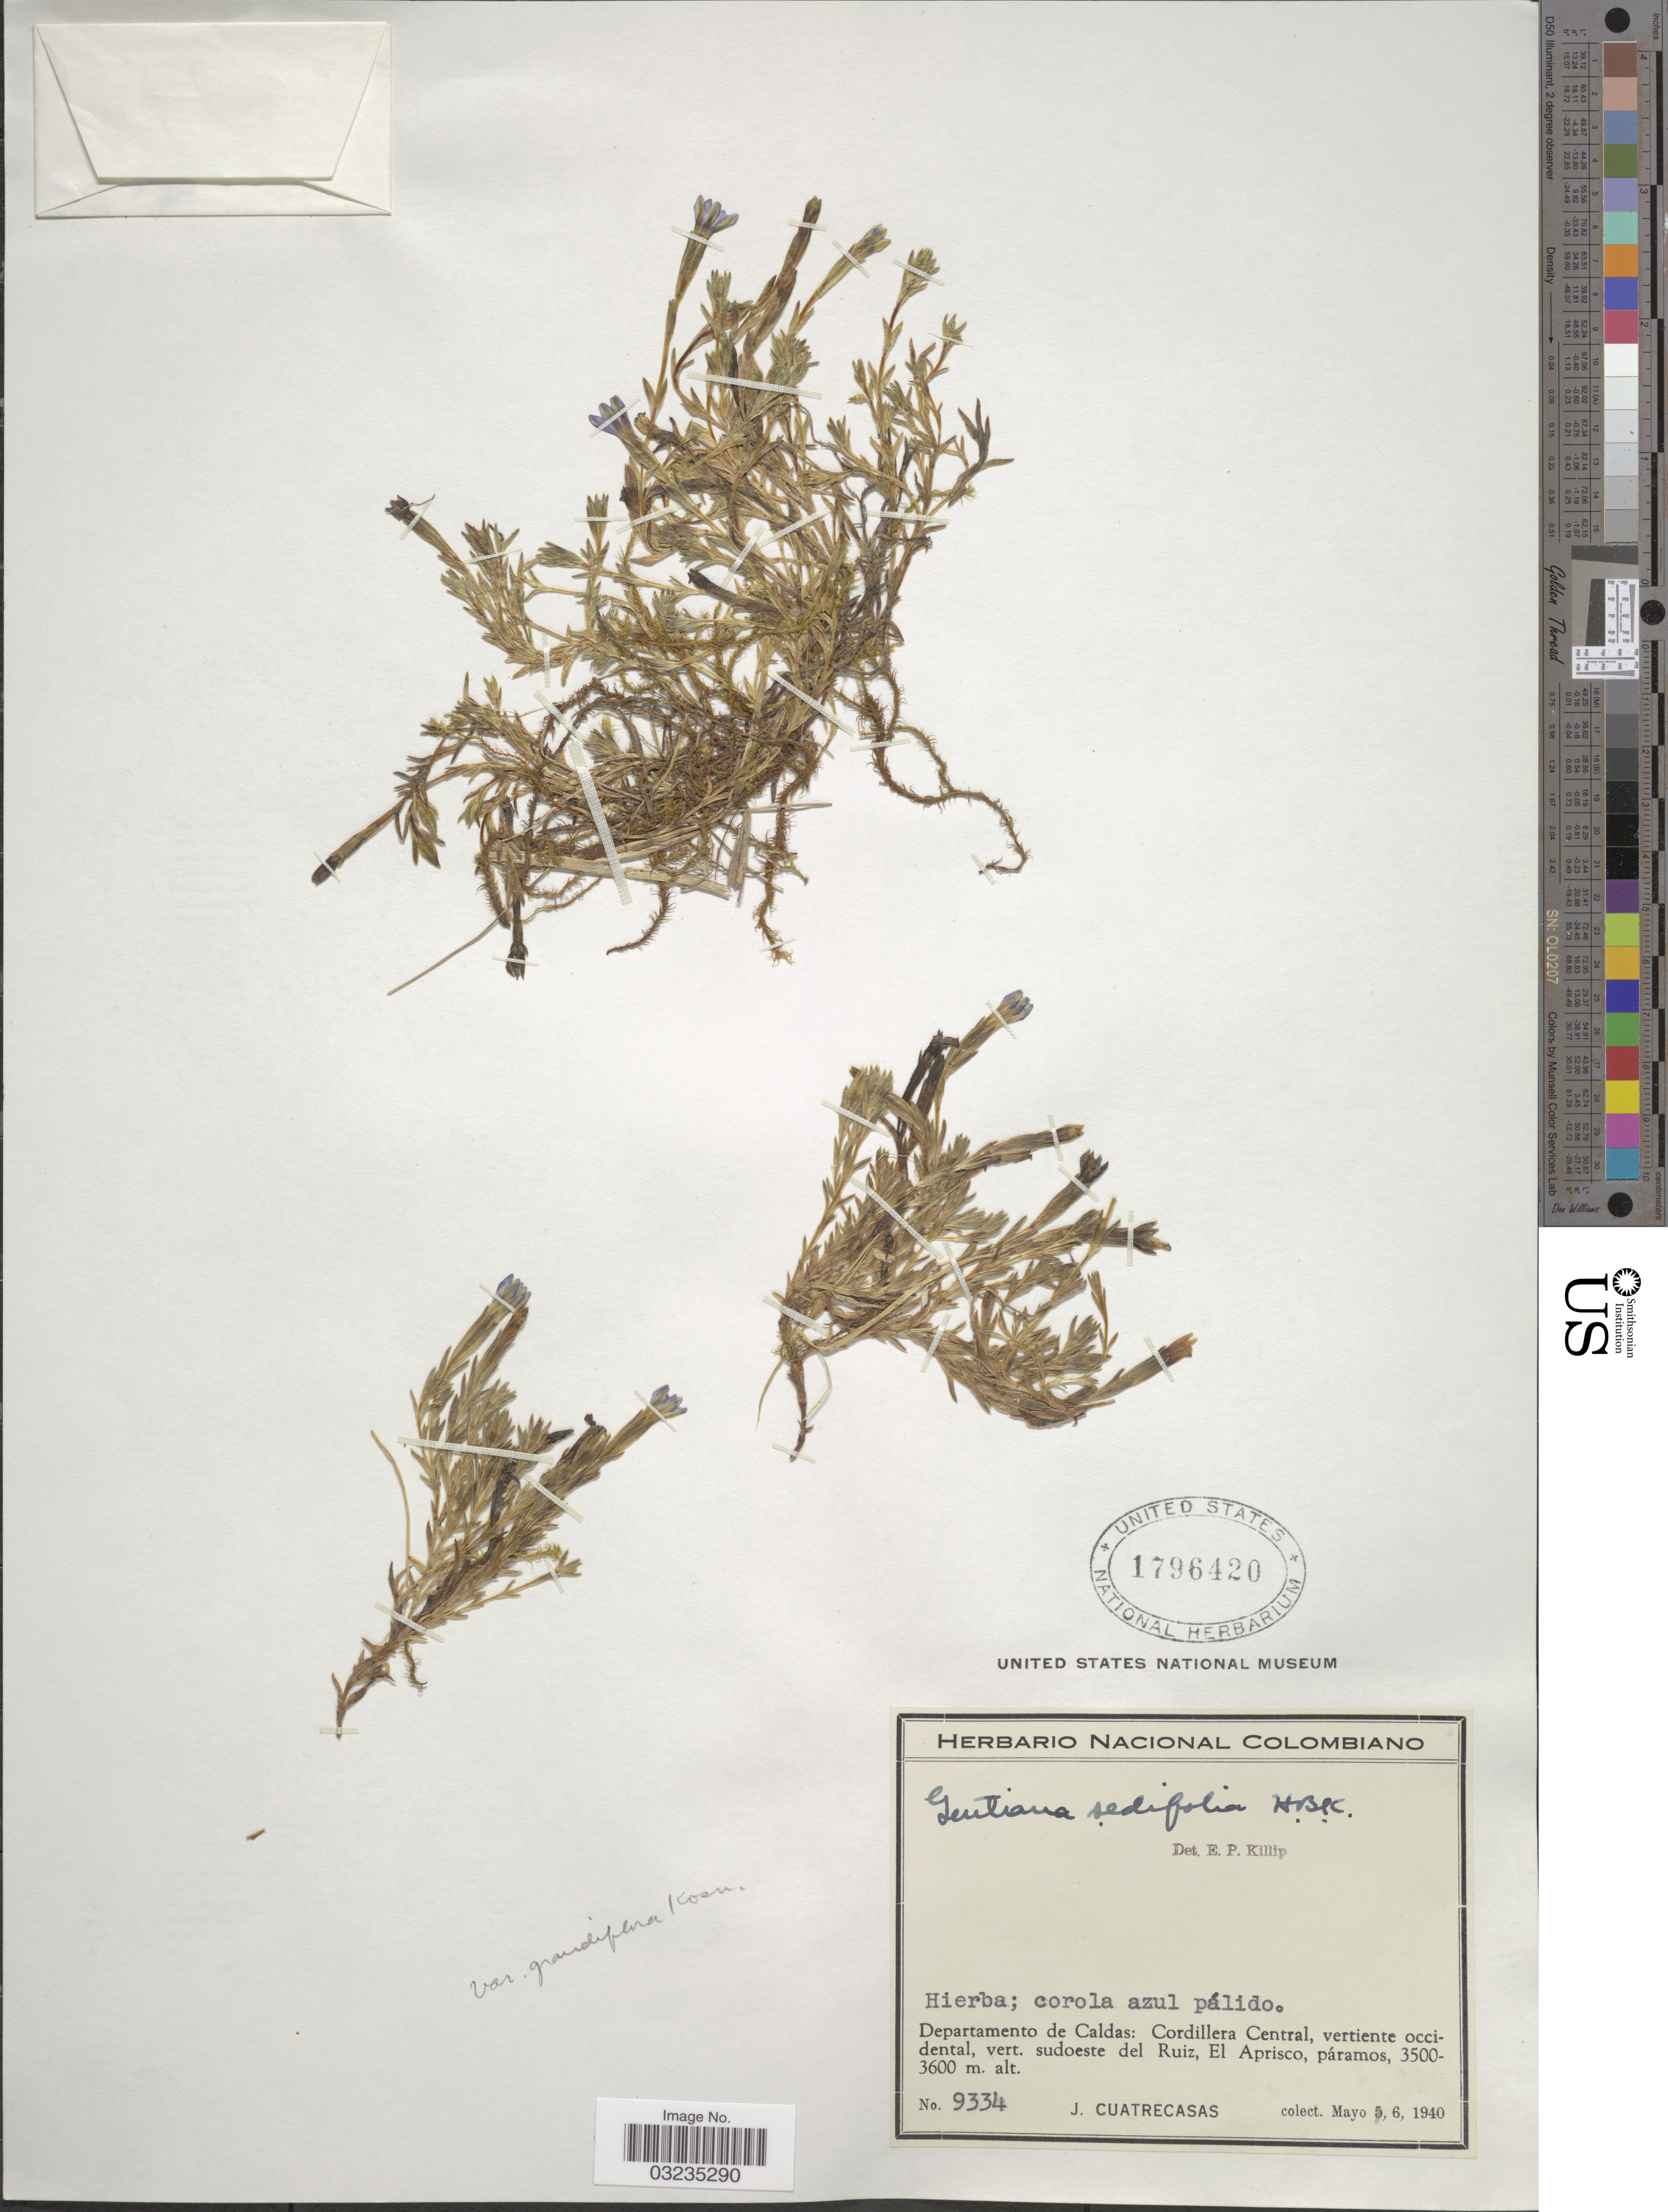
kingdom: Plantae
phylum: Tracheophyta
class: Magnoliopsida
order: Gentianales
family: Gentianaceae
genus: Gentiana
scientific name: Gentiana sedifolia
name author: Kunth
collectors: J. Cuatrecasas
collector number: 9334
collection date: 1940-05-06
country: Colombia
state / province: Caldas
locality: Departamento de Caldas: Cordillera Central, vertiente occidental, vert. sudoeste del Ruiz, El Aprisco, páramos.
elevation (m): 3500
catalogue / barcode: US 1796420